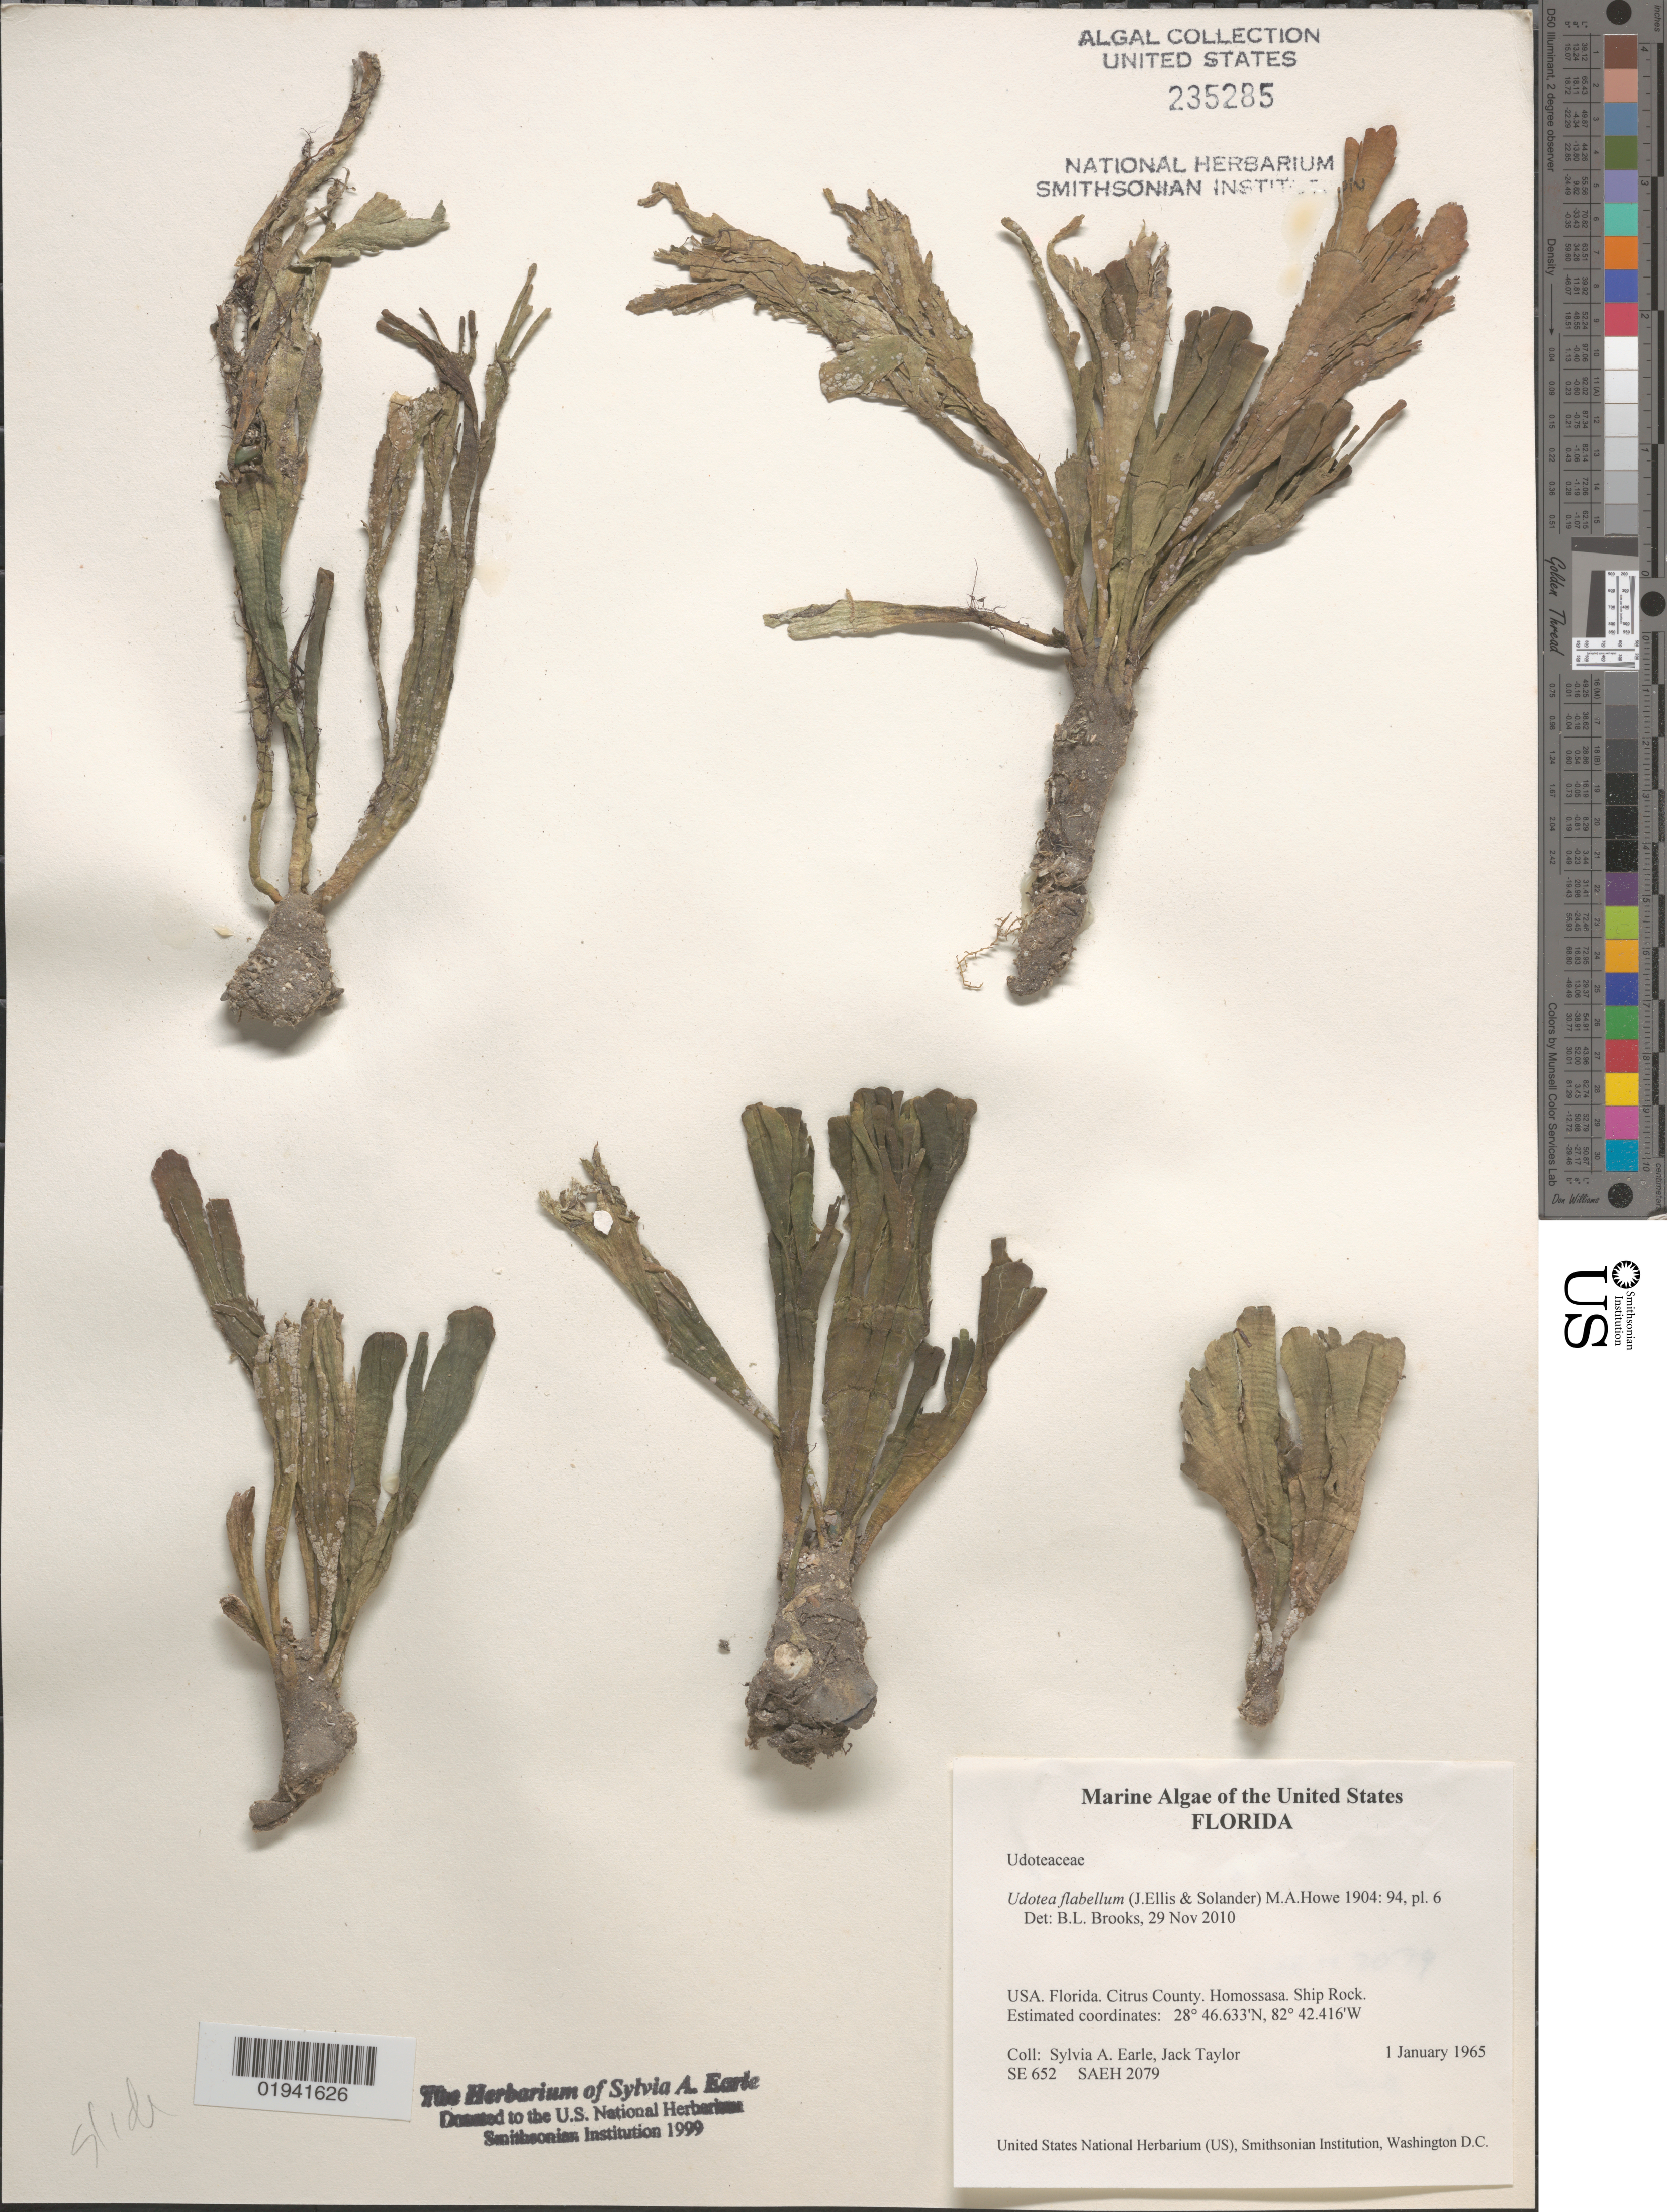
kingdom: Plantae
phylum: Chlorophyta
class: Ulvophyceae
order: Bryopsidales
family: Udoteaceae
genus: Udotea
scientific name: Udotea flabellum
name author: (J. Ellis & Sol.) M. Howe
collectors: S. A. Earle & J. Taylor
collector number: SE652/SAEH2079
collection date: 1965-01-01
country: United States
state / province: Florida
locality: Citrus County. Homosassa. Ship Rock.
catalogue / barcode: US 235285